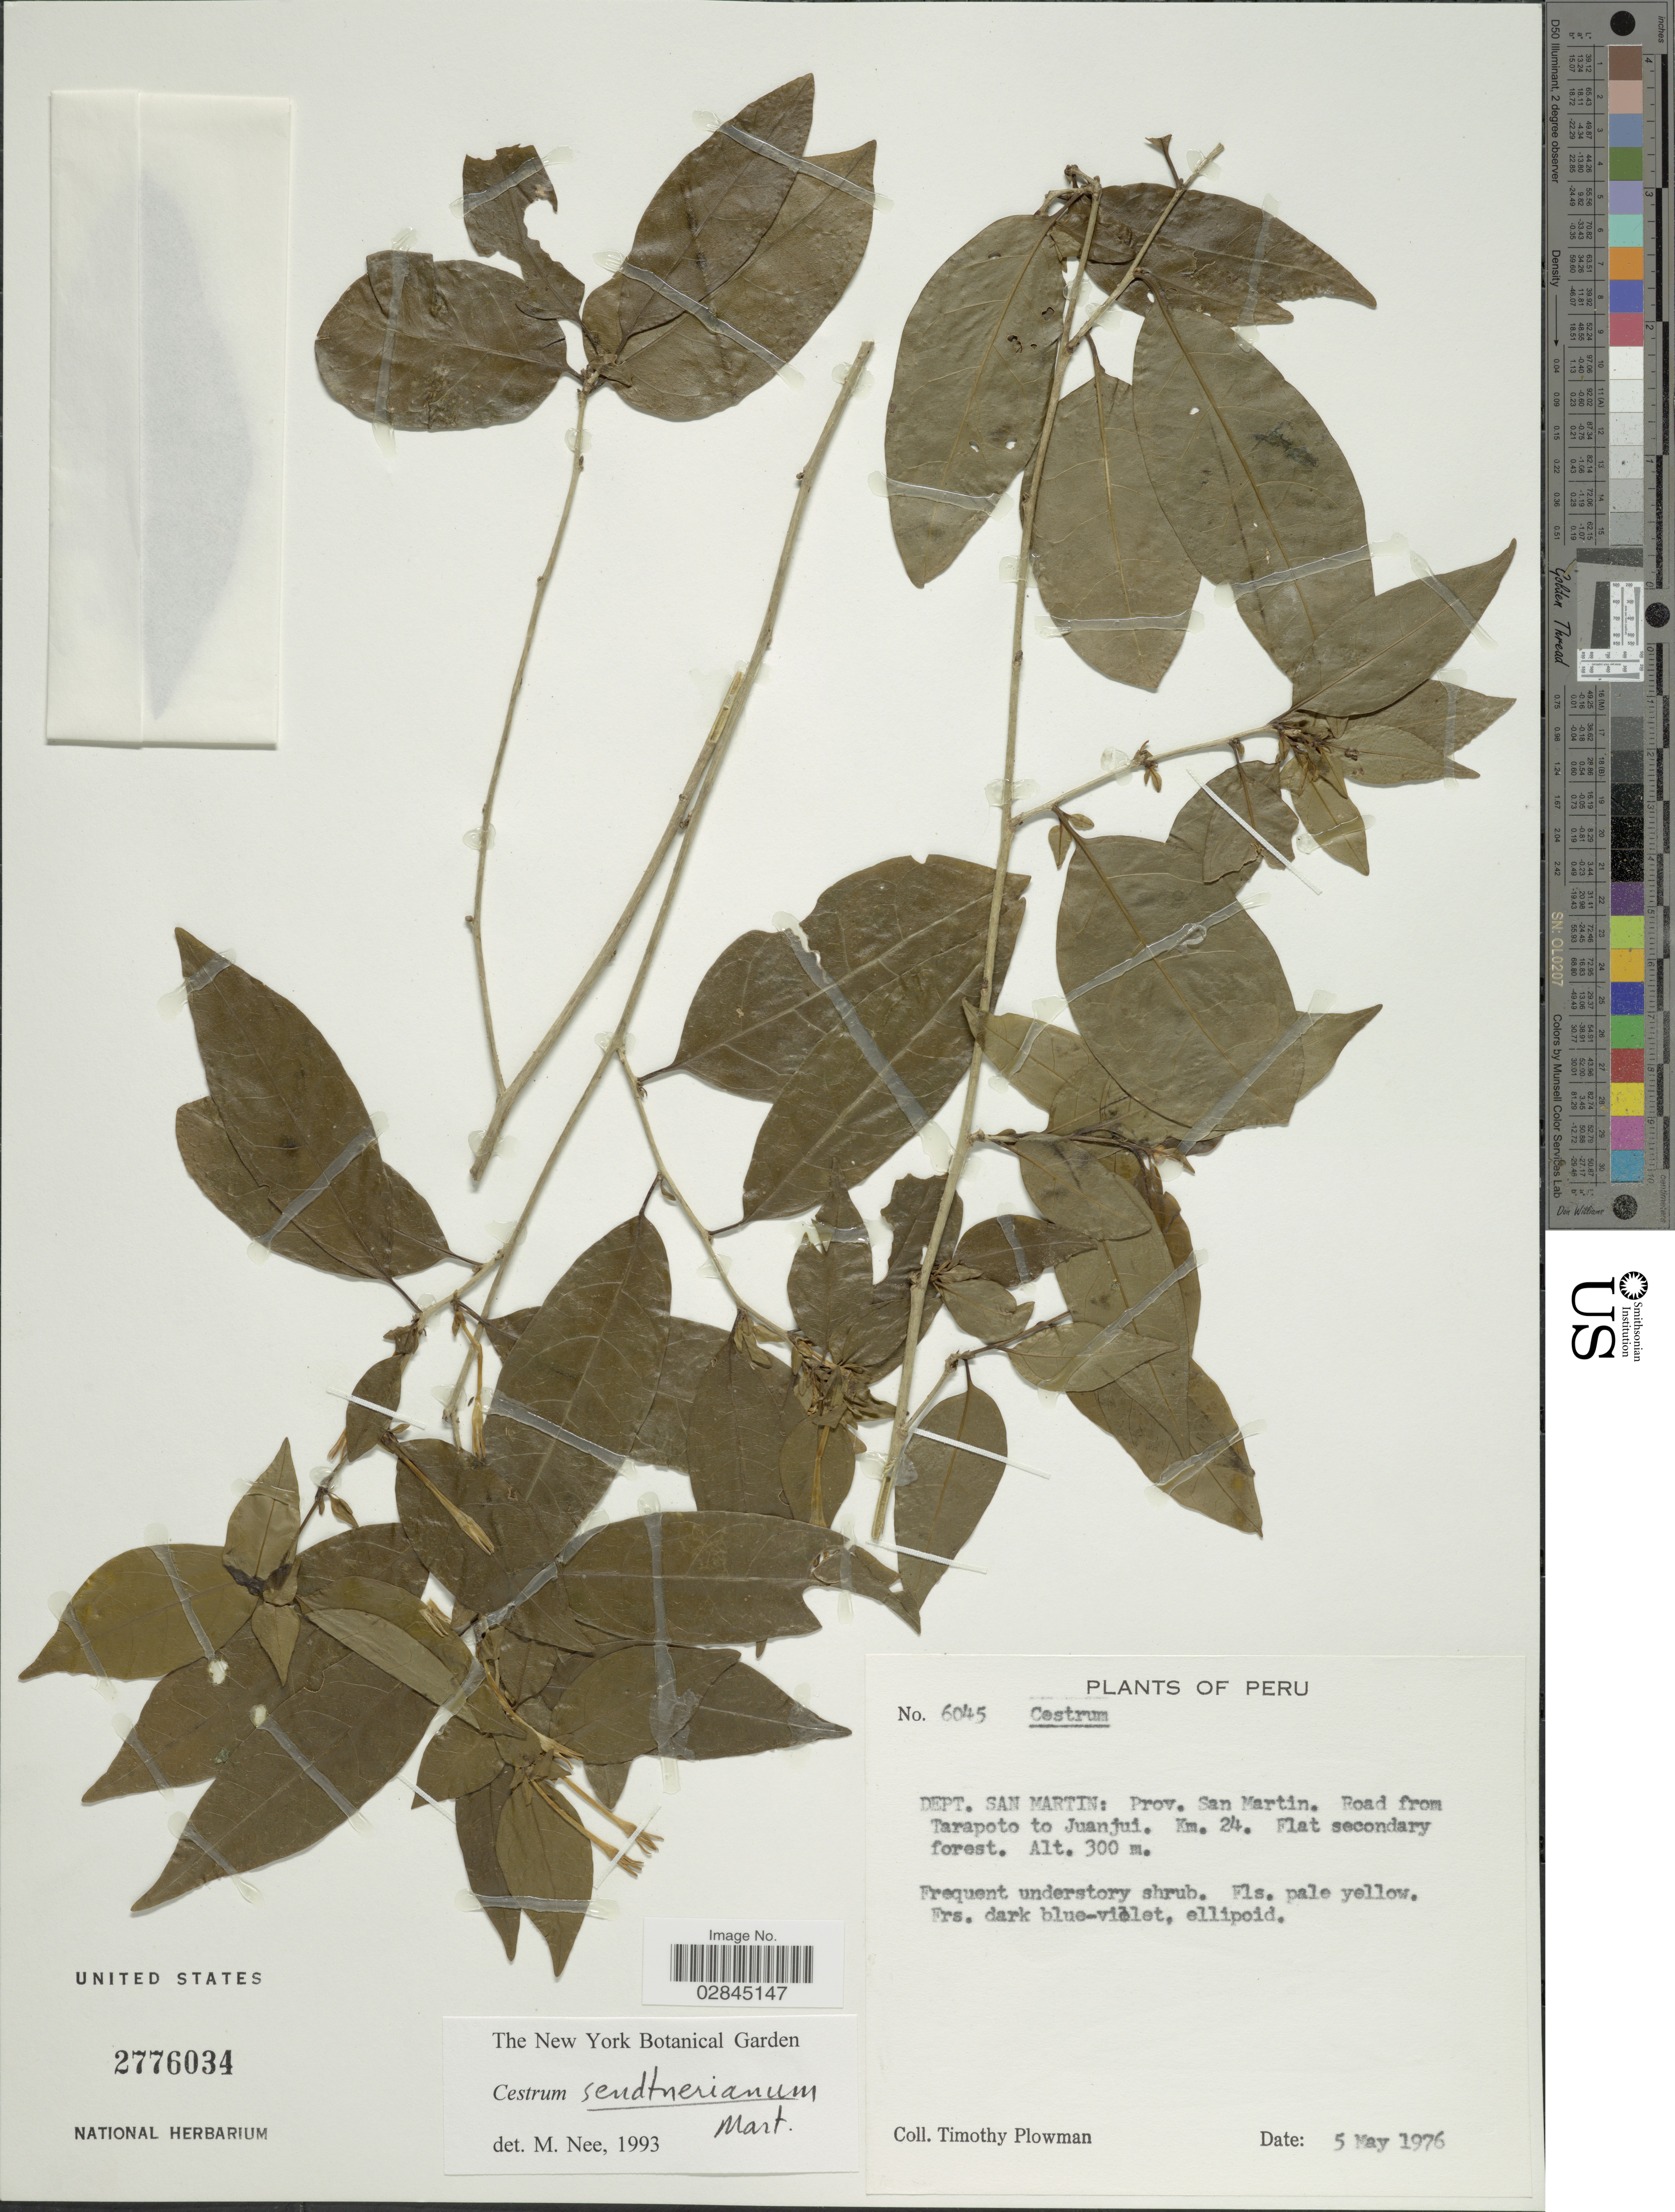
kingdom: Plantae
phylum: Tracheophyta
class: Magnoliopsida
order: Solanales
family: Solanaceae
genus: Cestrum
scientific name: Cestrum sendtnerianum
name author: Mart. ex Sendtn.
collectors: T. Plowman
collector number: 6045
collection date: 1976-05-05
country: Peru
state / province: San Martín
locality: Dept. San Martin: Prov. San Martin. Road from Tarapoto to Juanjui. Km. 24.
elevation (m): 300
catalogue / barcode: US 2776034